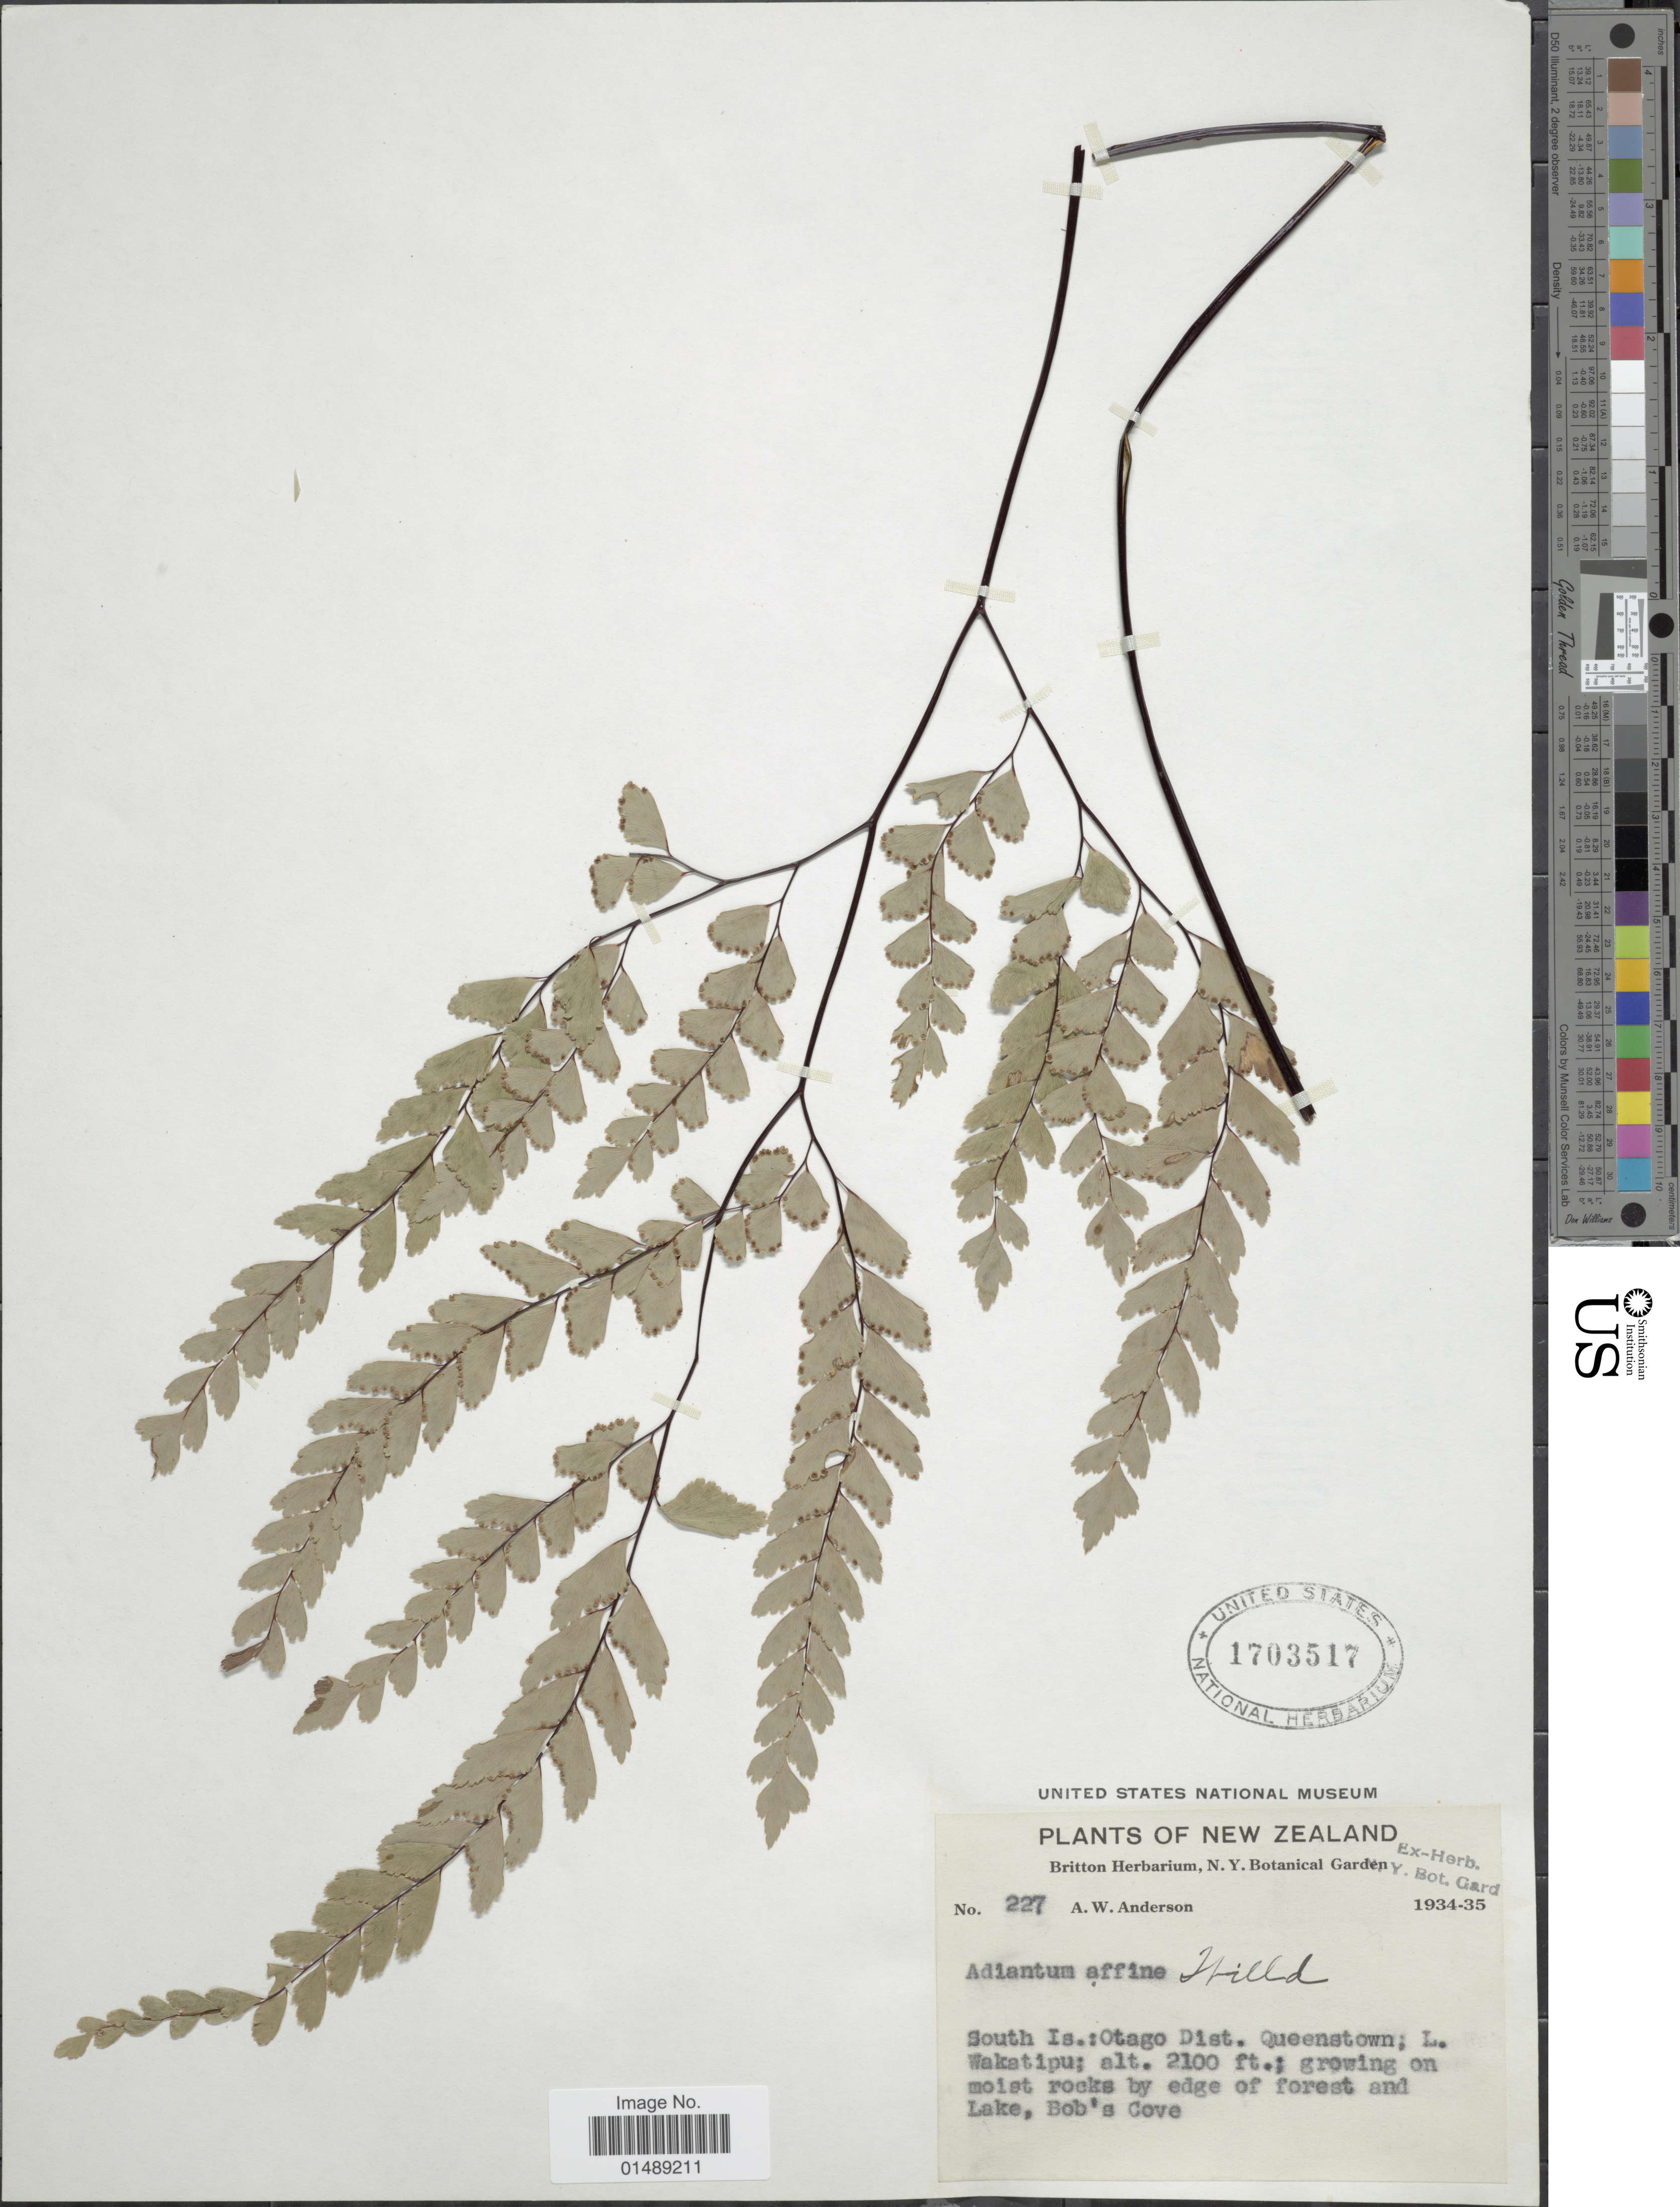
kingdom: Plantae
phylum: Tracheophyta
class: Polypodiopsida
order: Polypodiales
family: Pteridaceae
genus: Adiantum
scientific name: Adiantum affine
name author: Willd.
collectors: A. W. Anderson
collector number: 227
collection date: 1934/1935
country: New Zealand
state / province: Otago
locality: New Zealand, South Is.: Queenstown; L. Wakatipu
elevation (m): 640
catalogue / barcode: US 1703517